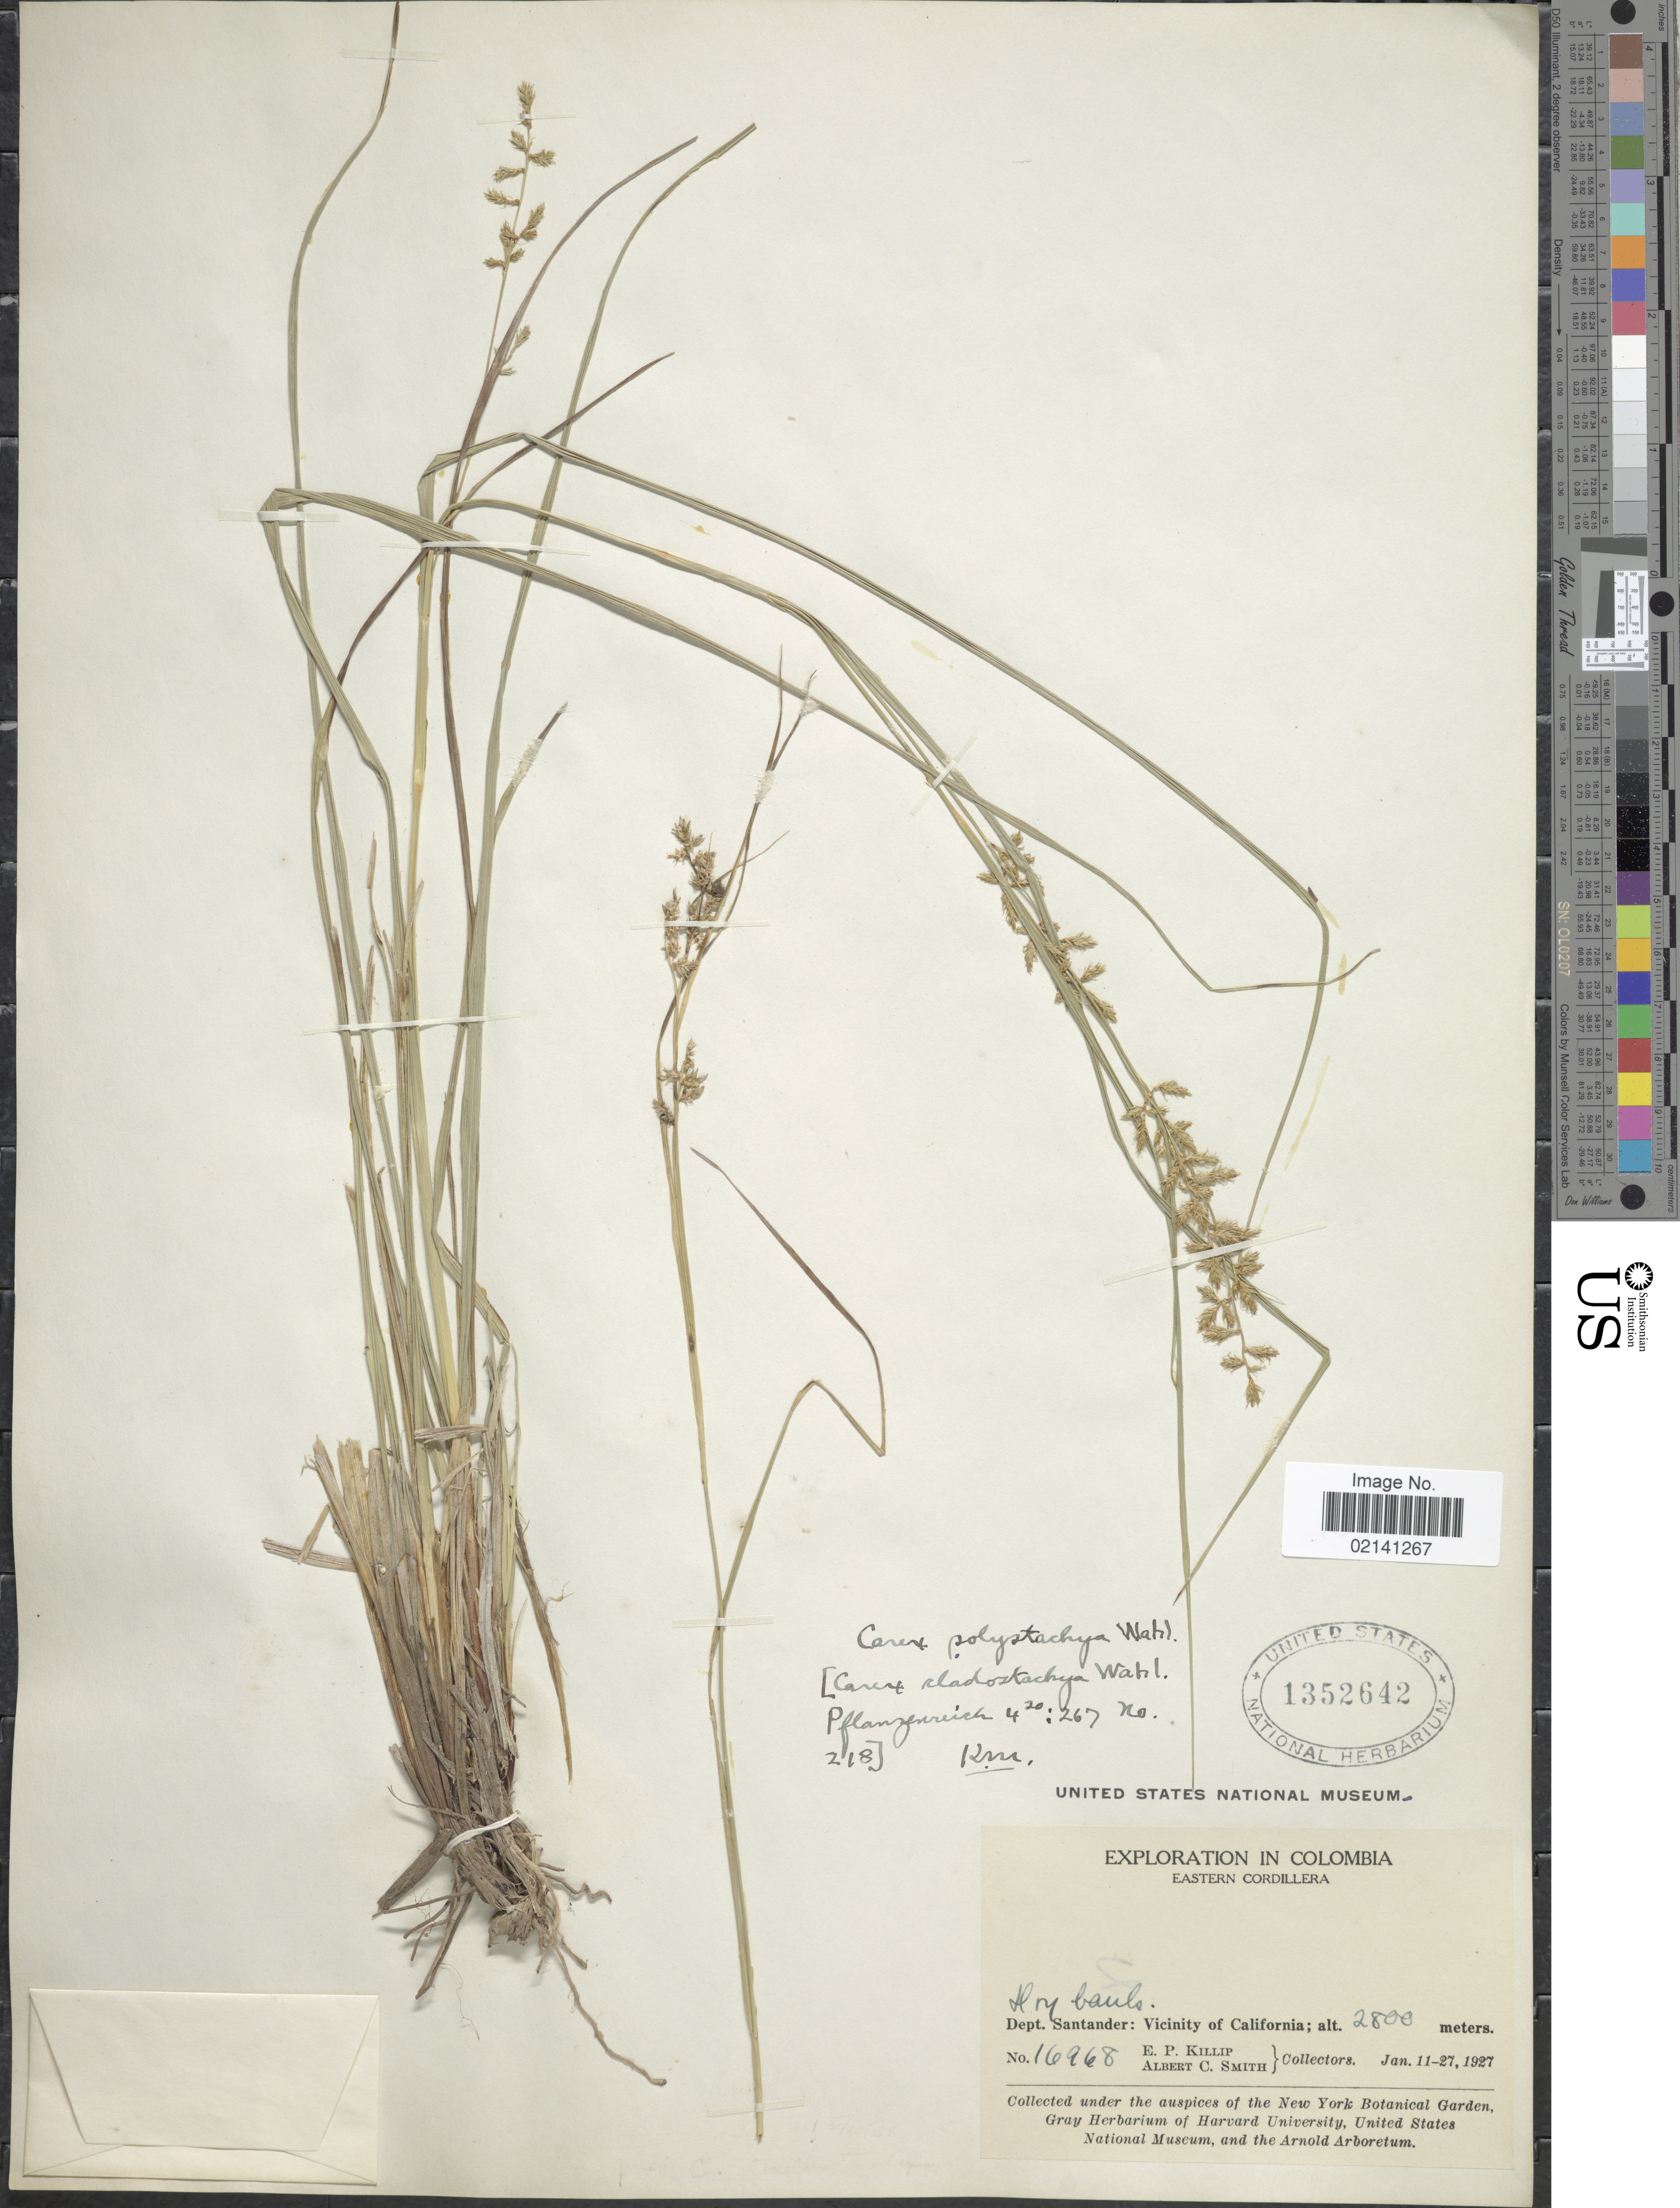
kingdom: Plantae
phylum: Tracheophyta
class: Liliopsida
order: Poales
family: Cyperaceae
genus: Carex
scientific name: Carex polystachya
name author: Sw. ex Wahlenb.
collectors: E. P. Killip & A. C. Smith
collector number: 16968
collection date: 1927-01-11/1927-01-27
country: Colombia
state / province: Santander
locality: Vicinity of California, dry banks, Eastern Cordillera.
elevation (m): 2800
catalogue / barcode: US 1352642